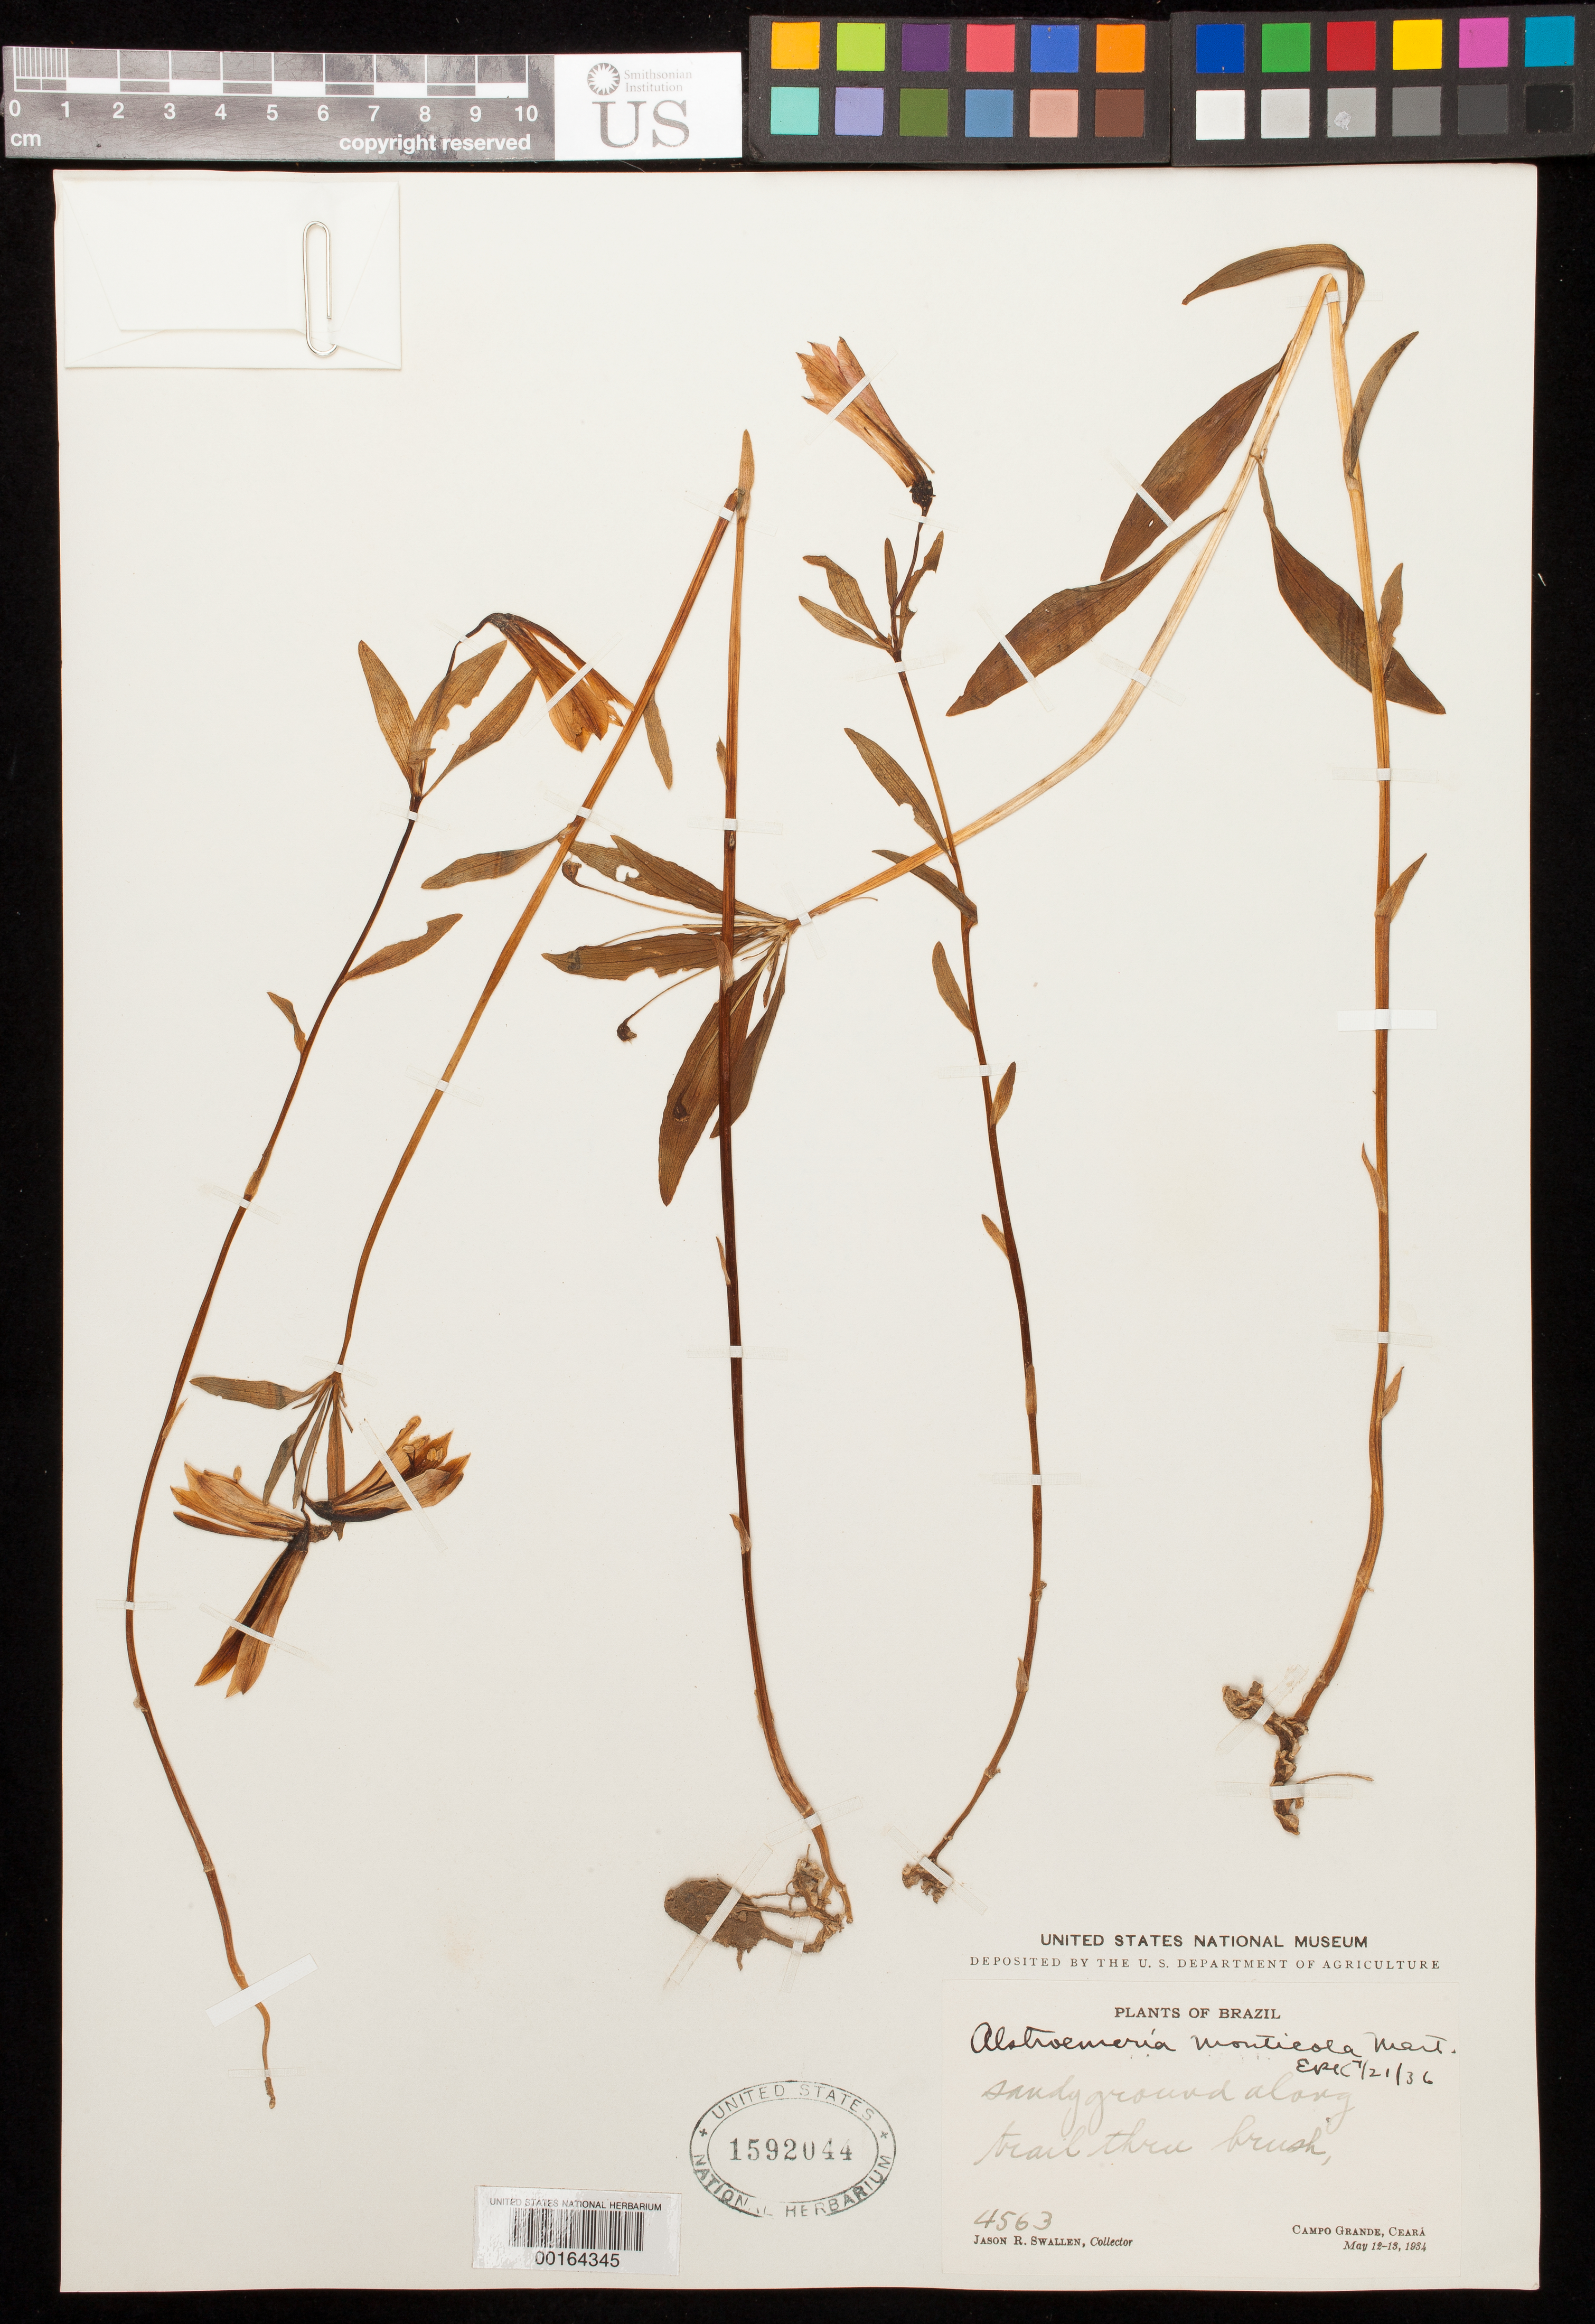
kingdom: Plantae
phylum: Tracheophyta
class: Liliopsida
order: Liliales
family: Alstroemeriaceae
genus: Alstroemeria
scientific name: Alstroemeria monticola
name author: Mart.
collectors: J. R. Swallen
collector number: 4563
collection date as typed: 12 May 1934 to 13 May 1934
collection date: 1934-05-12/1934-05-13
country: Brazil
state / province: Ceará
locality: Campo Grande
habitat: Sandy ground along trail through brush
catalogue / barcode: US 1592044